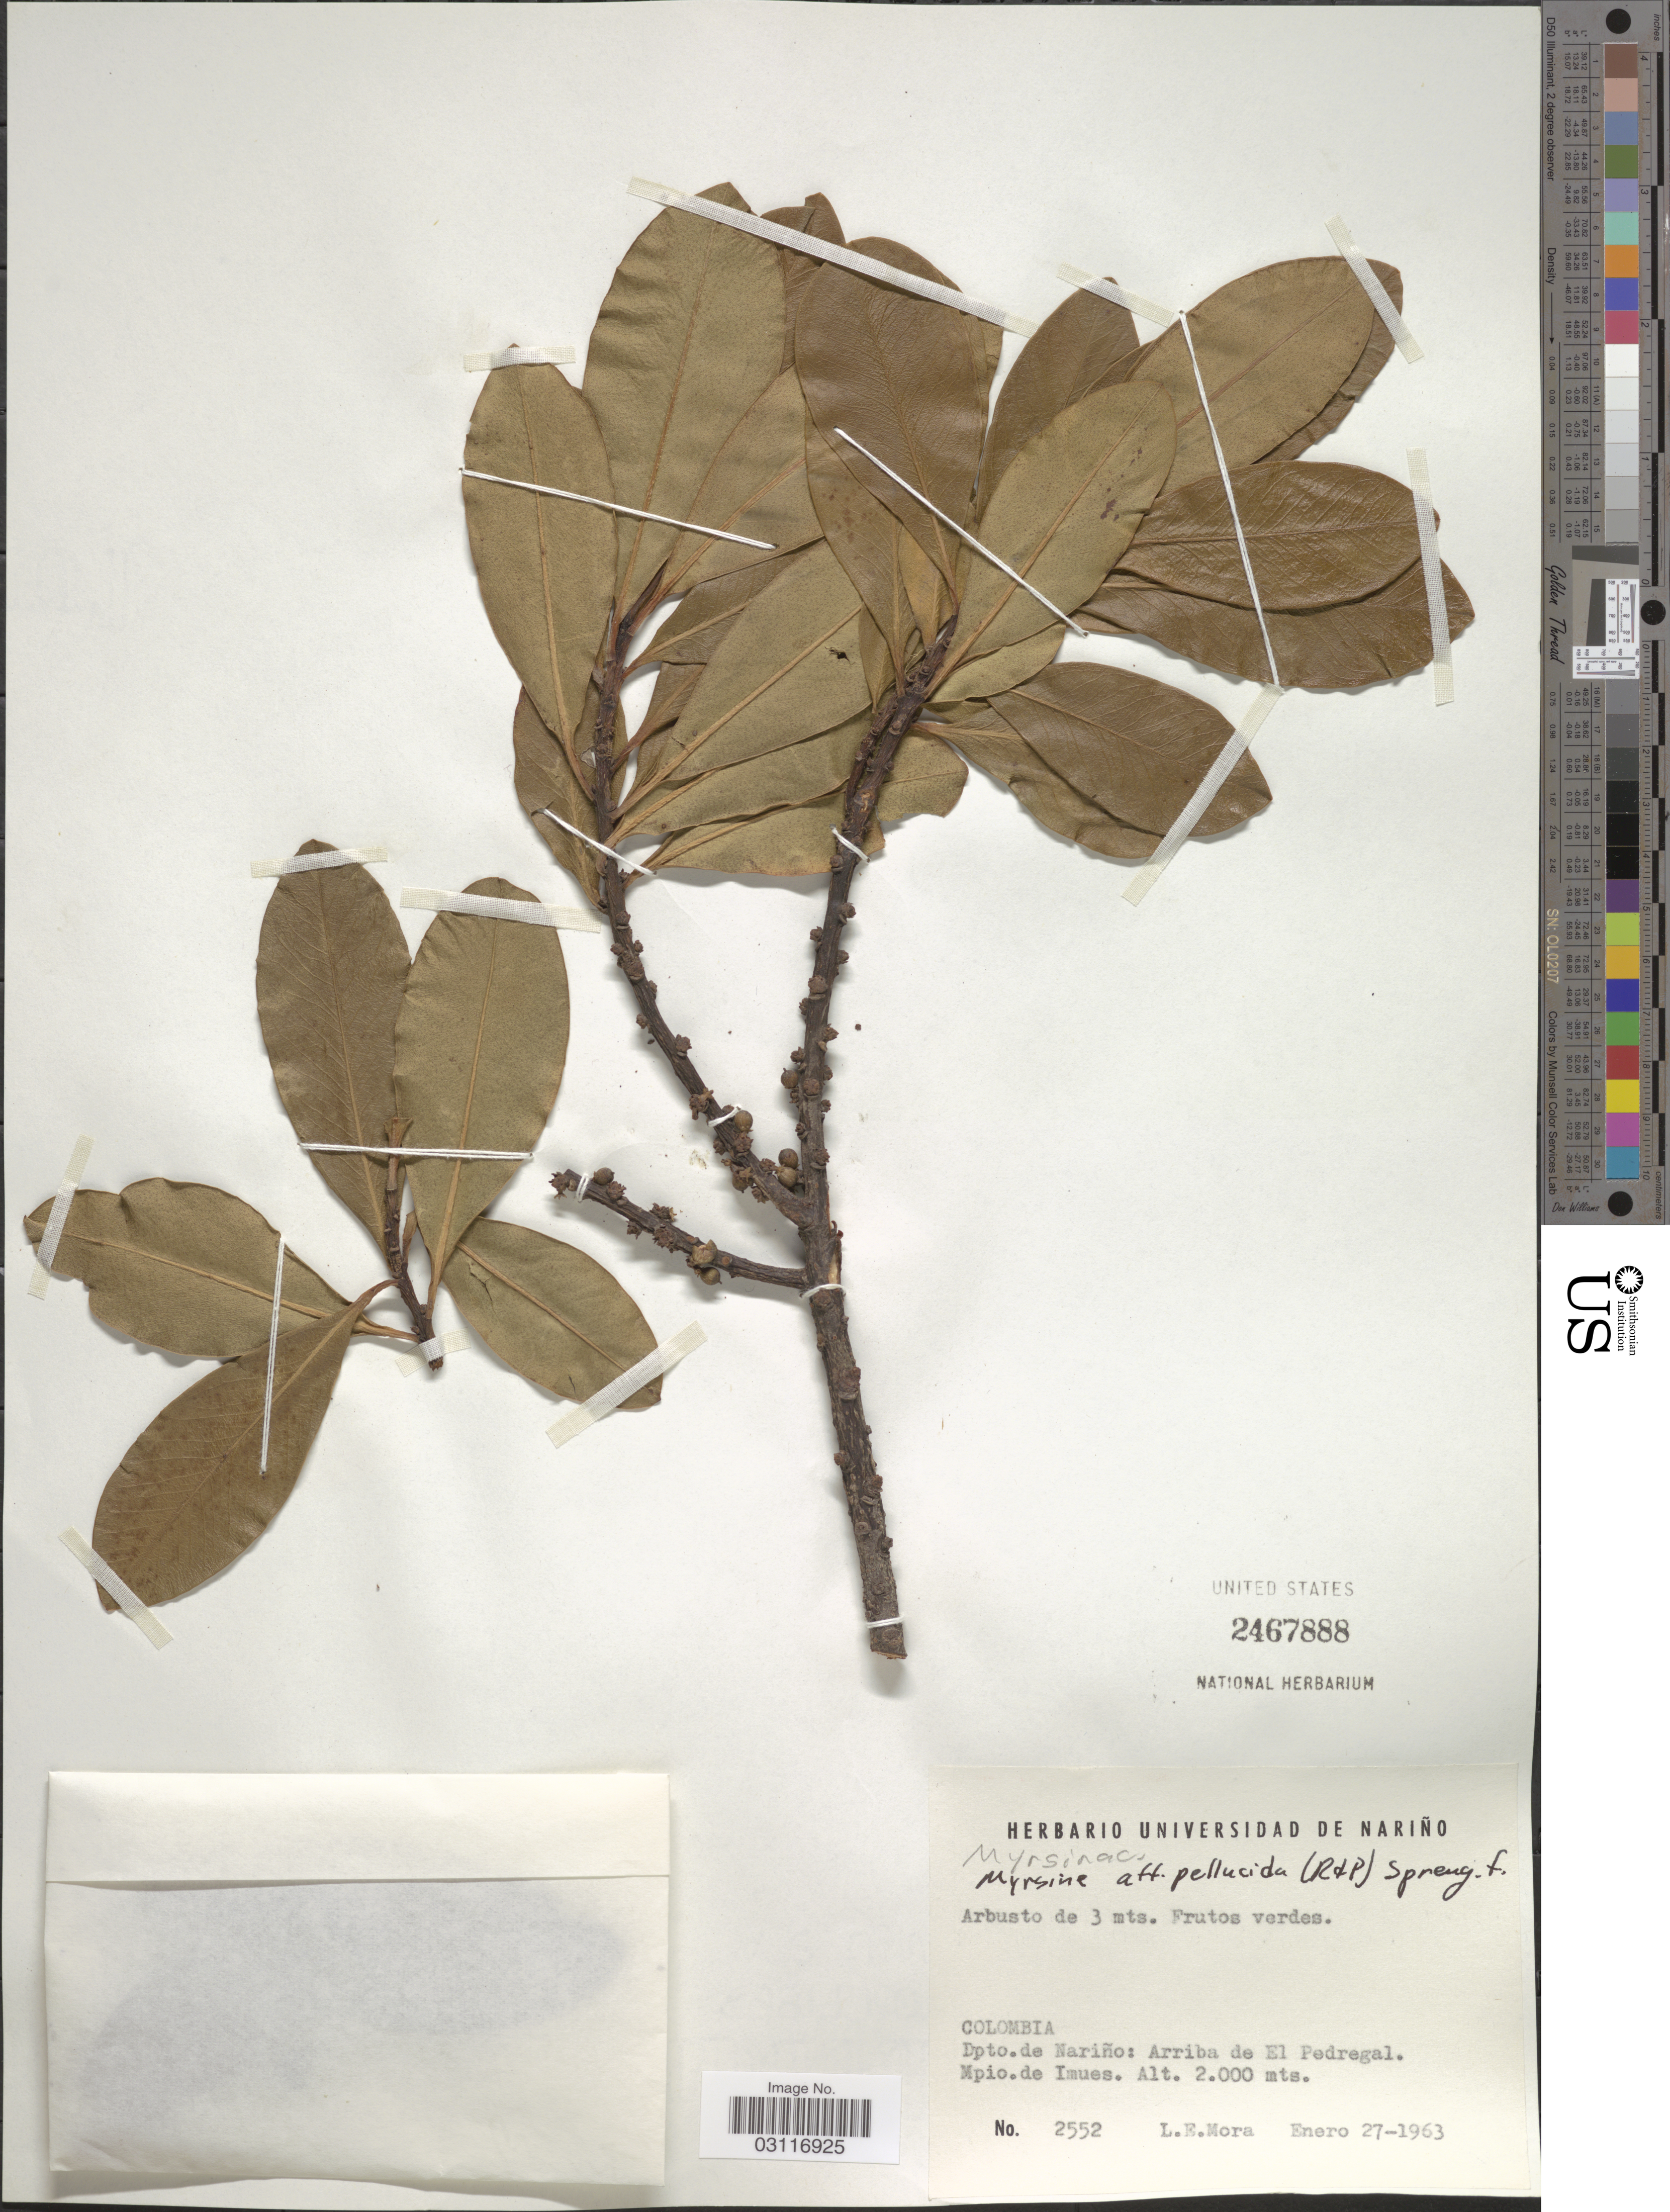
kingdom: Plantae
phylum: Tracheophyta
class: Magnoliopsida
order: Ericales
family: Primulaceae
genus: Myrsine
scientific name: Myrsine pellucida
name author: (Ruiz & Pav.) Spreng.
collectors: L. Mora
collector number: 2552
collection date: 1963-01-27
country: Colombia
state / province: Nariño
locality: Dpto. de Nariño: Arriba de El Pedregal. Mpio. de Imues.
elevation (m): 2000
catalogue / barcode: US 2467888